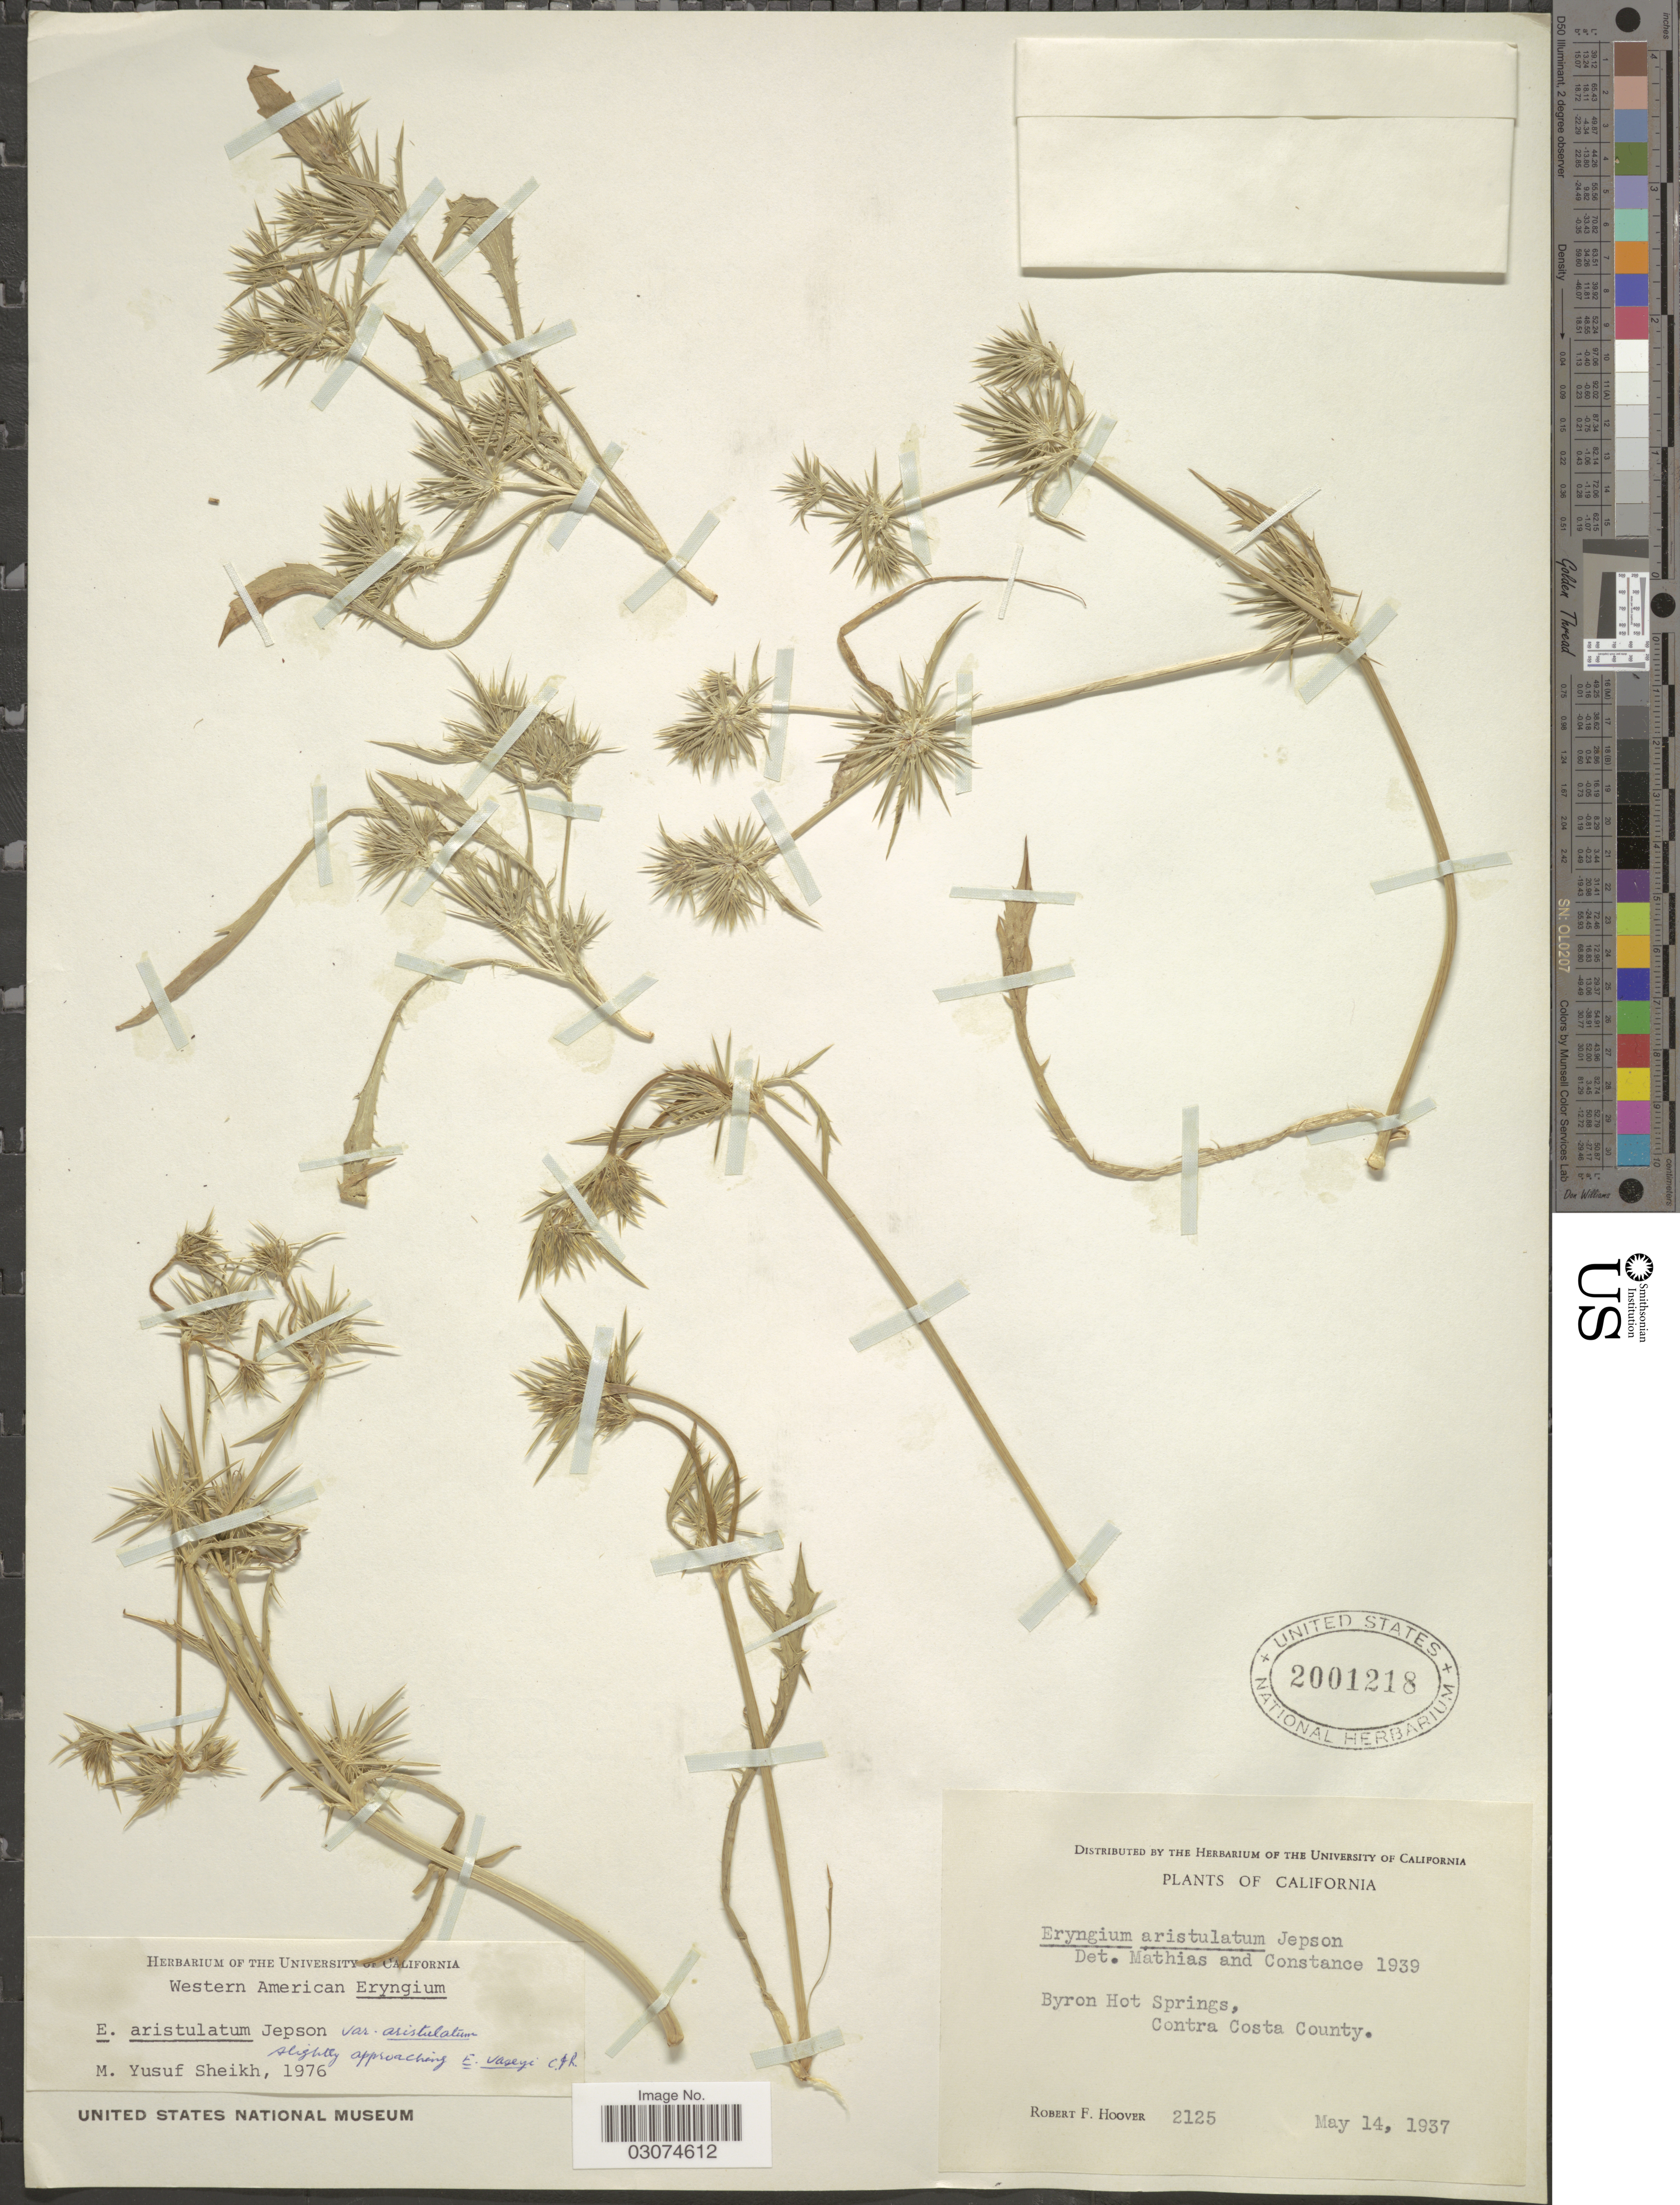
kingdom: Plantae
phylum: Tracheophyta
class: Magnoliopsida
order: Apiales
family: Apiaceae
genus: Eryngium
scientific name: Eryngium aristulatum var. aristulatum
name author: Jeps.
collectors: R. F. Hoover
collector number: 2125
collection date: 1937-05-14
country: United States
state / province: California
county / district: Contra Costa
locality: Byron Hot Springs, Contra Costa County.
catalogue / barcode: US 2001218